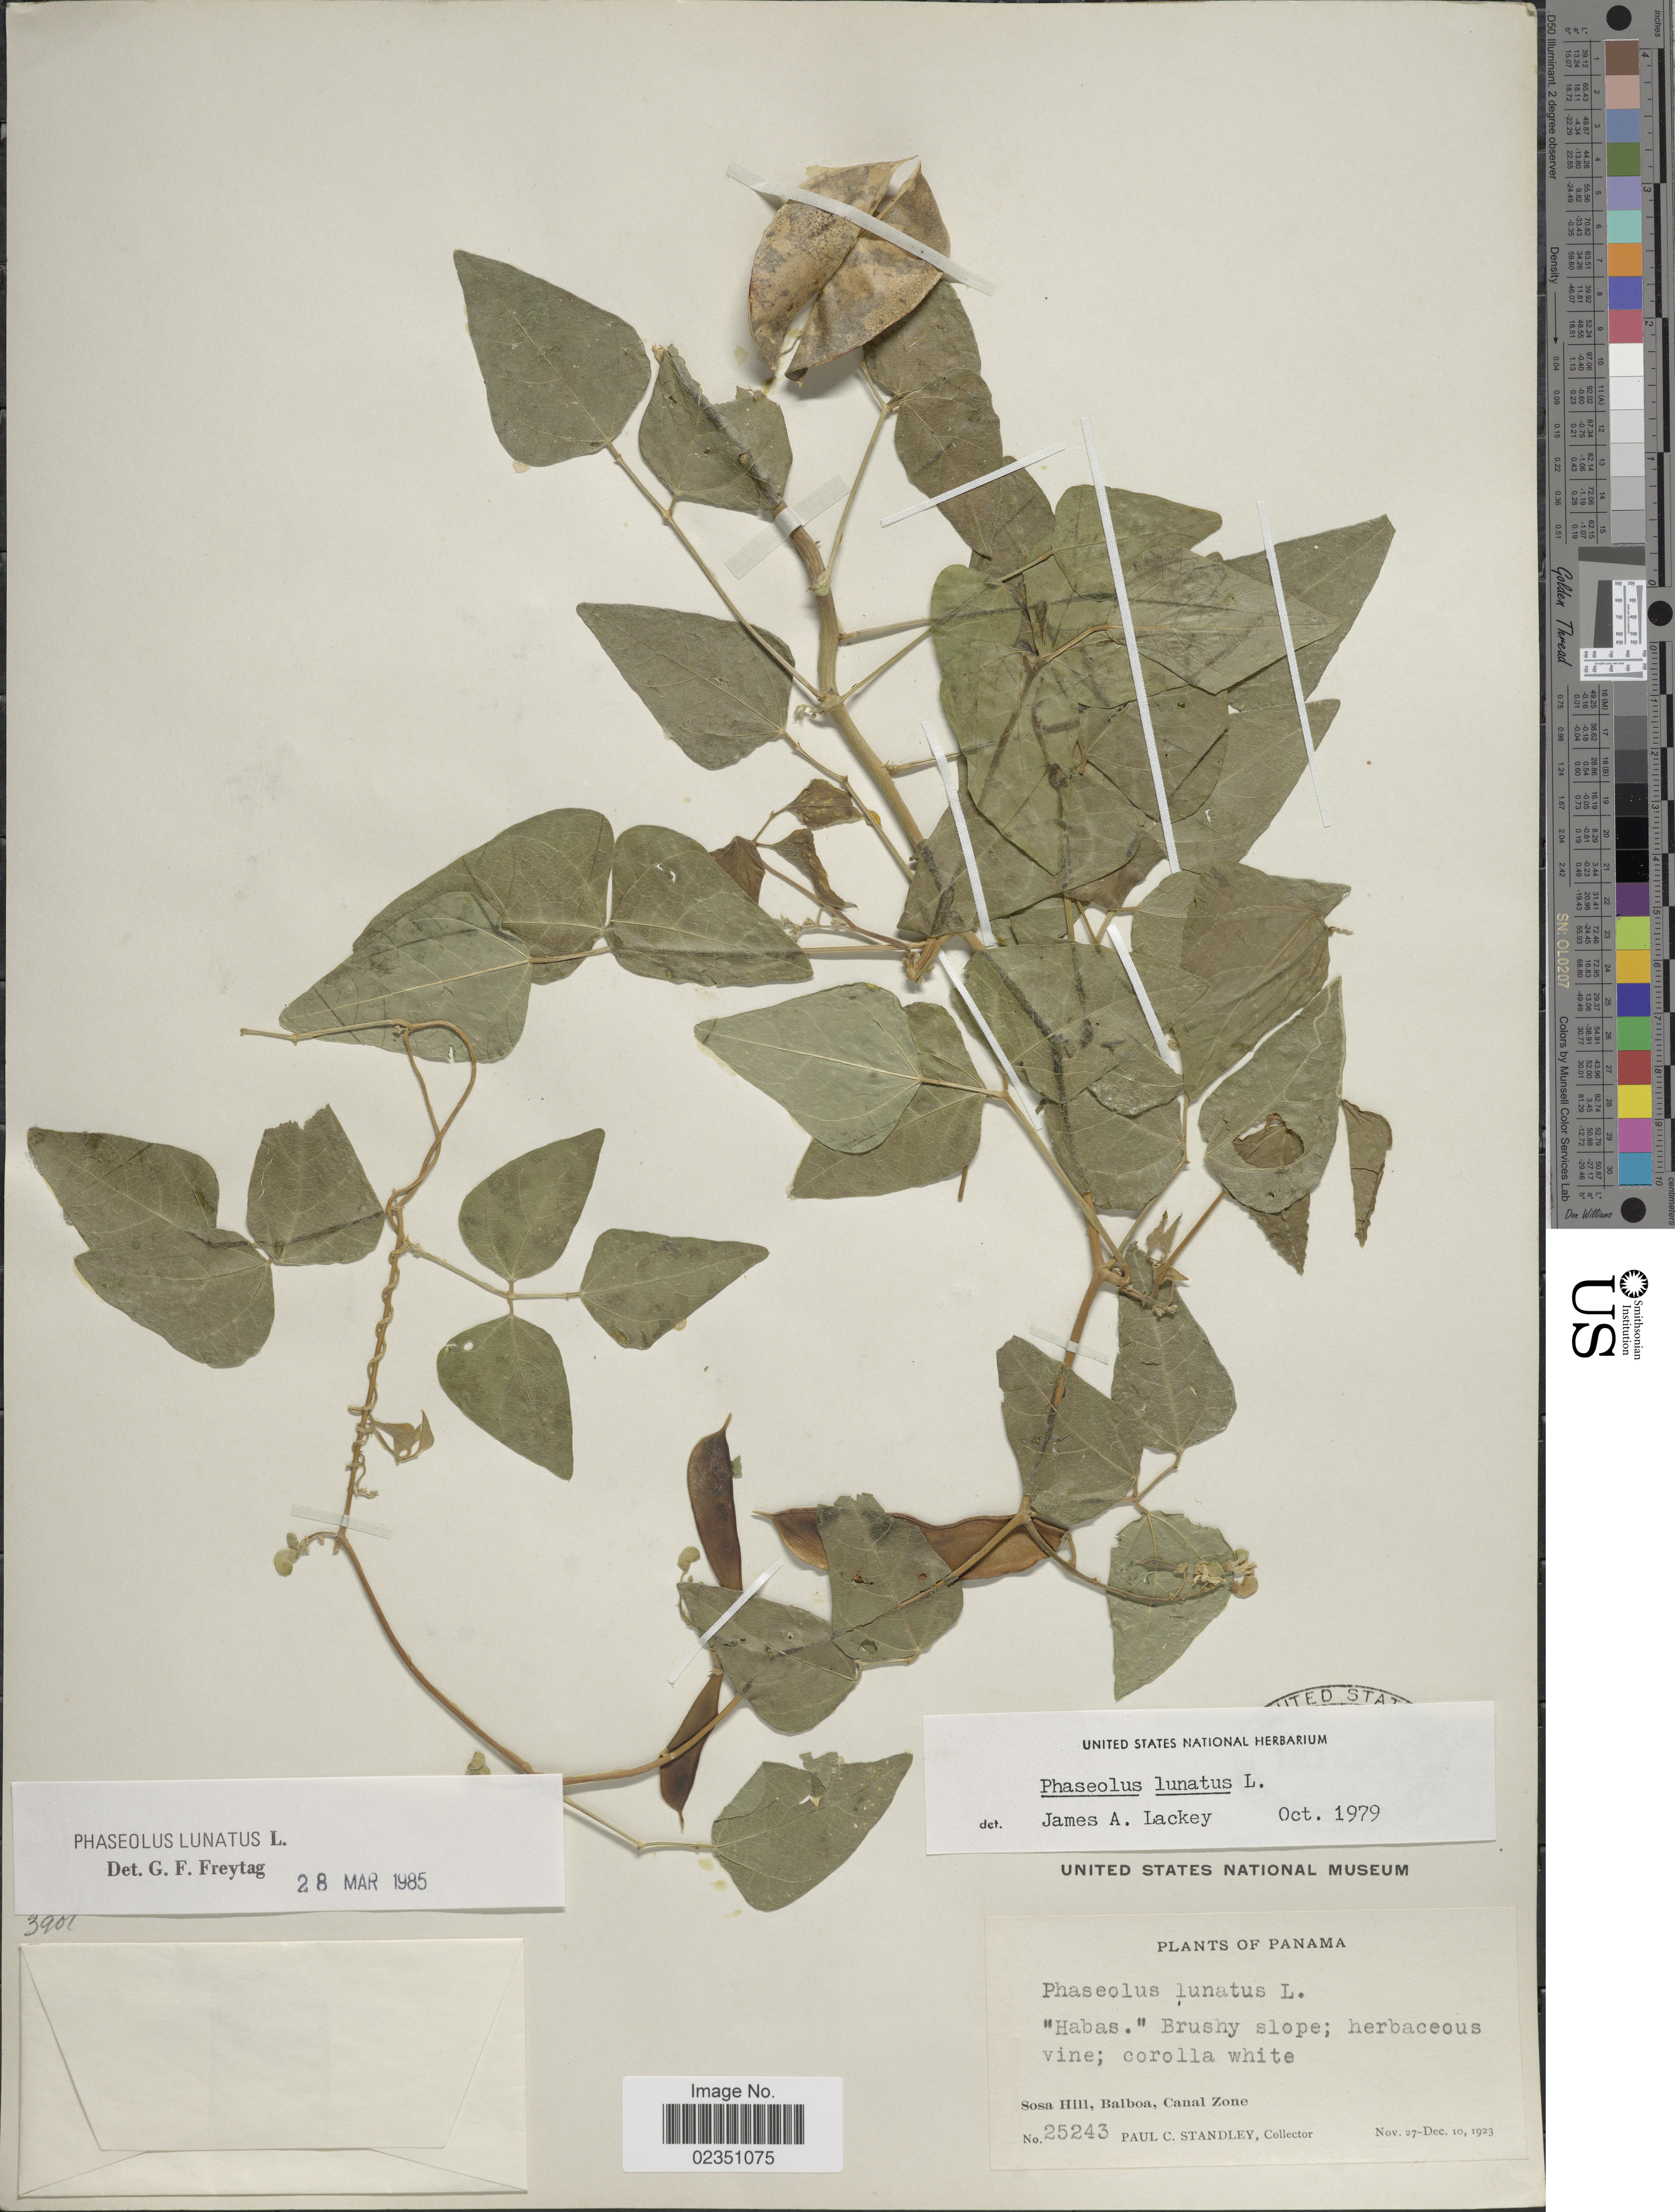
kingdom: Plantae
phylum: Tracheophyta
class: Magnoliopsida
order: Fabales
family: Fabaceae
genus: Phaseolus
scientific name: Phaseolus lunatus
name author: L.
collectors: P. C. Standley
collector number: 25243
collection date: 1923-11-27/1923-12-10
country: Panama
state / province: Colón / Panamá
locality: Brushy slope; Soso Hill, Balboa, Canal Zone